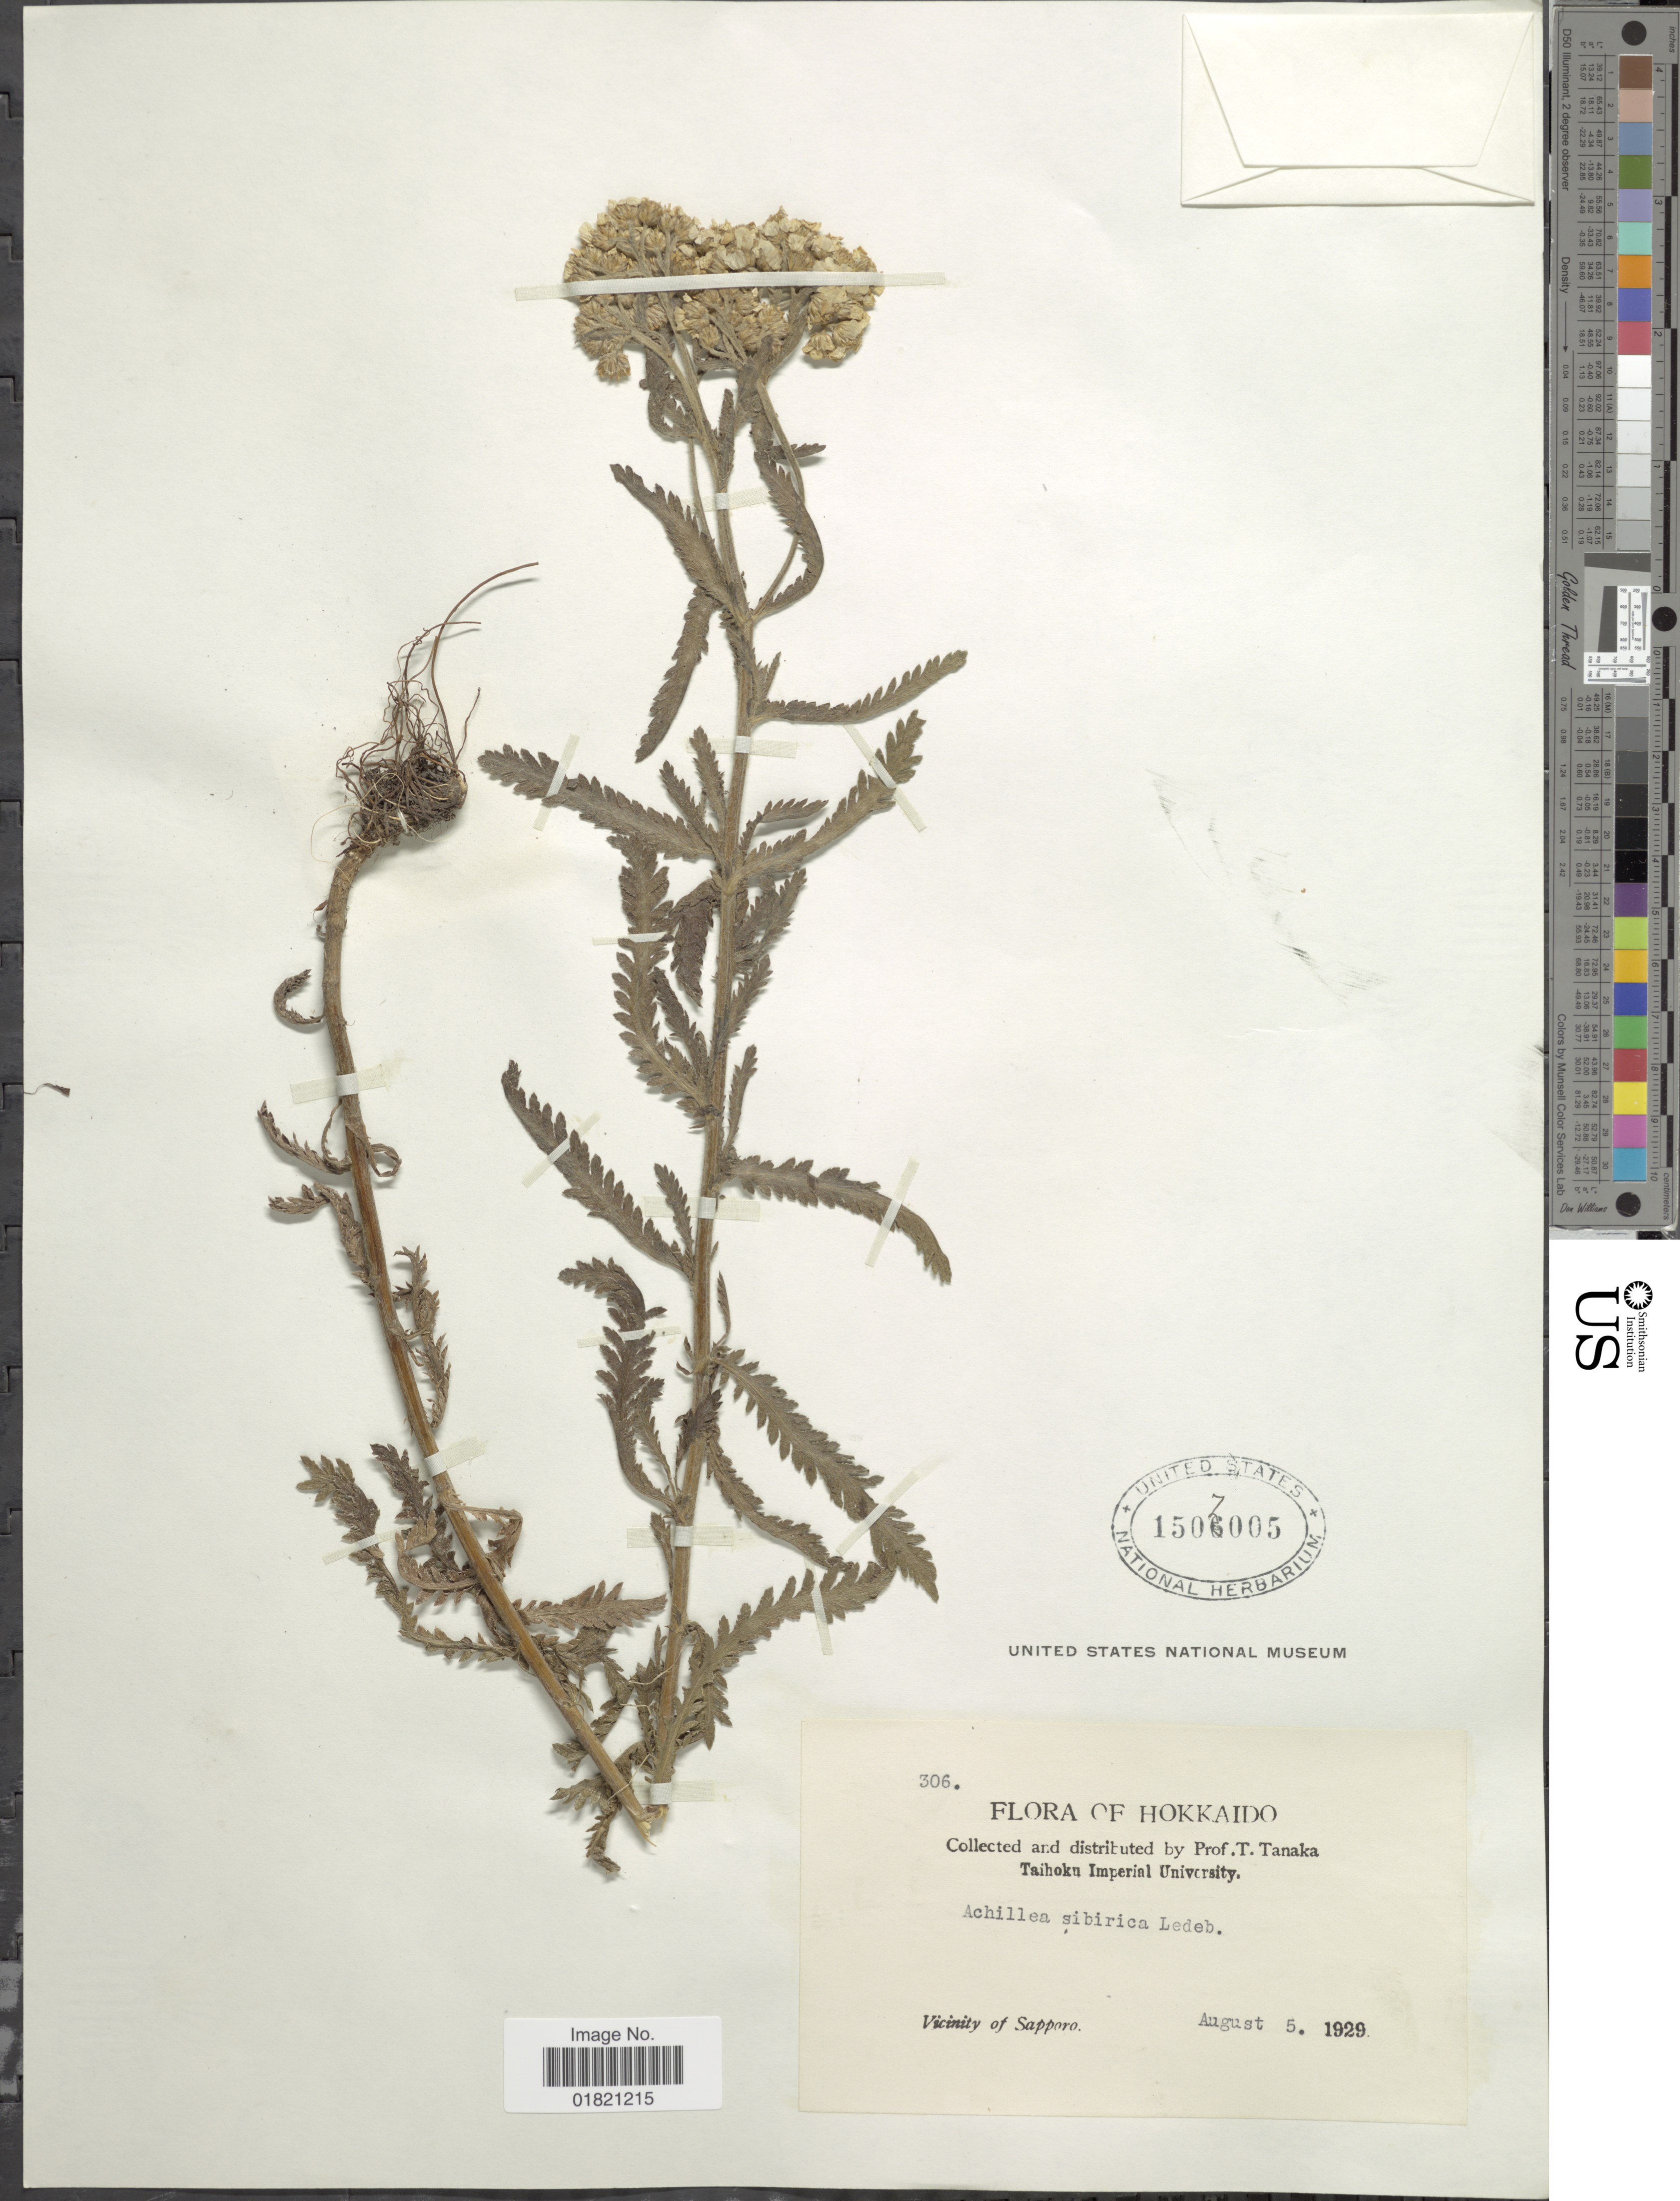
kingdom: Plantae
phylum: Tracheophyta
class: Magnoliopsida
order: Asterales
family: Asteraceae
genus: Achillea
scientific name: Achillea sibirica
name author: Ledeb.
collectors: T. Tanaka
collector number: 306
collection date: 1929-08-05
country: Japan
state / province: Hokkaidō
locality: Vicinity of Sapporo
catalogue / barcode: US 1507005